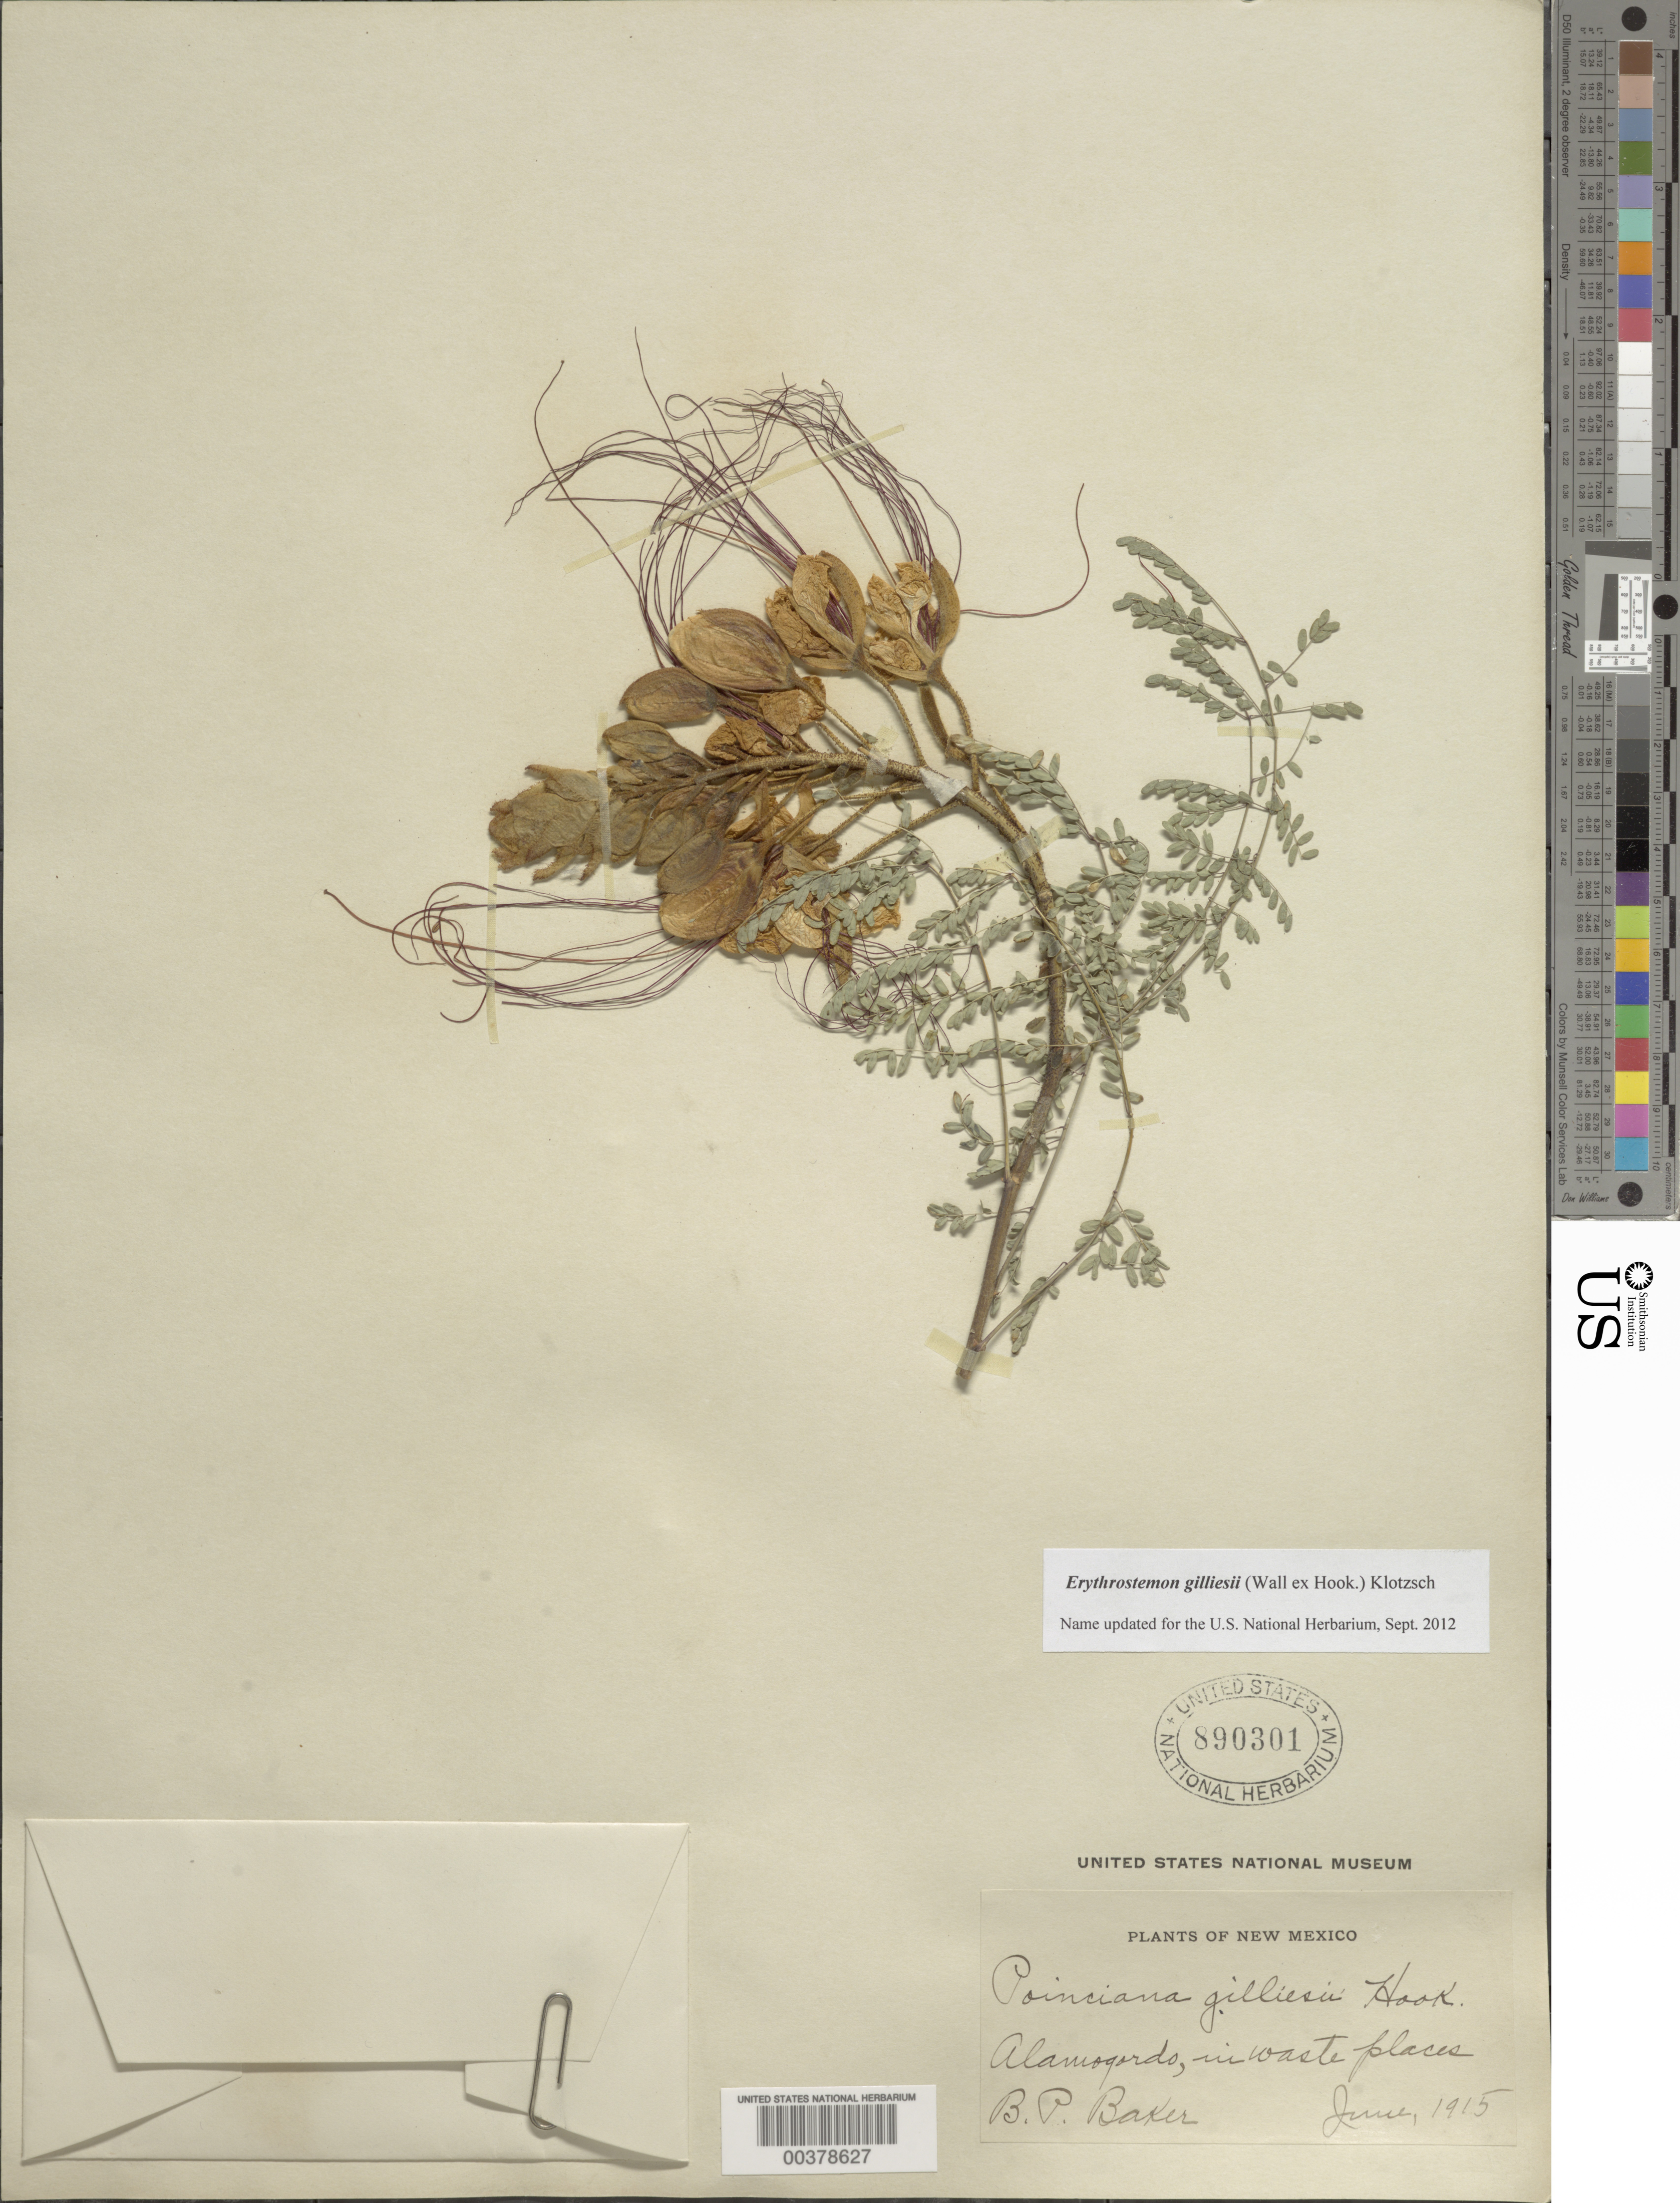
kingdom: Plantae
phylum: Tracheophyta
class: Magnoliopsida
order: Fabales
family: Fabaceae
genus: Erythrostemon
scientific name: Erythrostemon gilliesii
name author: (Hook.) Klotzsch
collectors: B. P. Baker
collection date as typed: Jun 1915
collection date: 1915-06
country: United States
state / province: Texas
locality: Alamogardo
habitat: In waste places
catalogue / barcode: US 890301